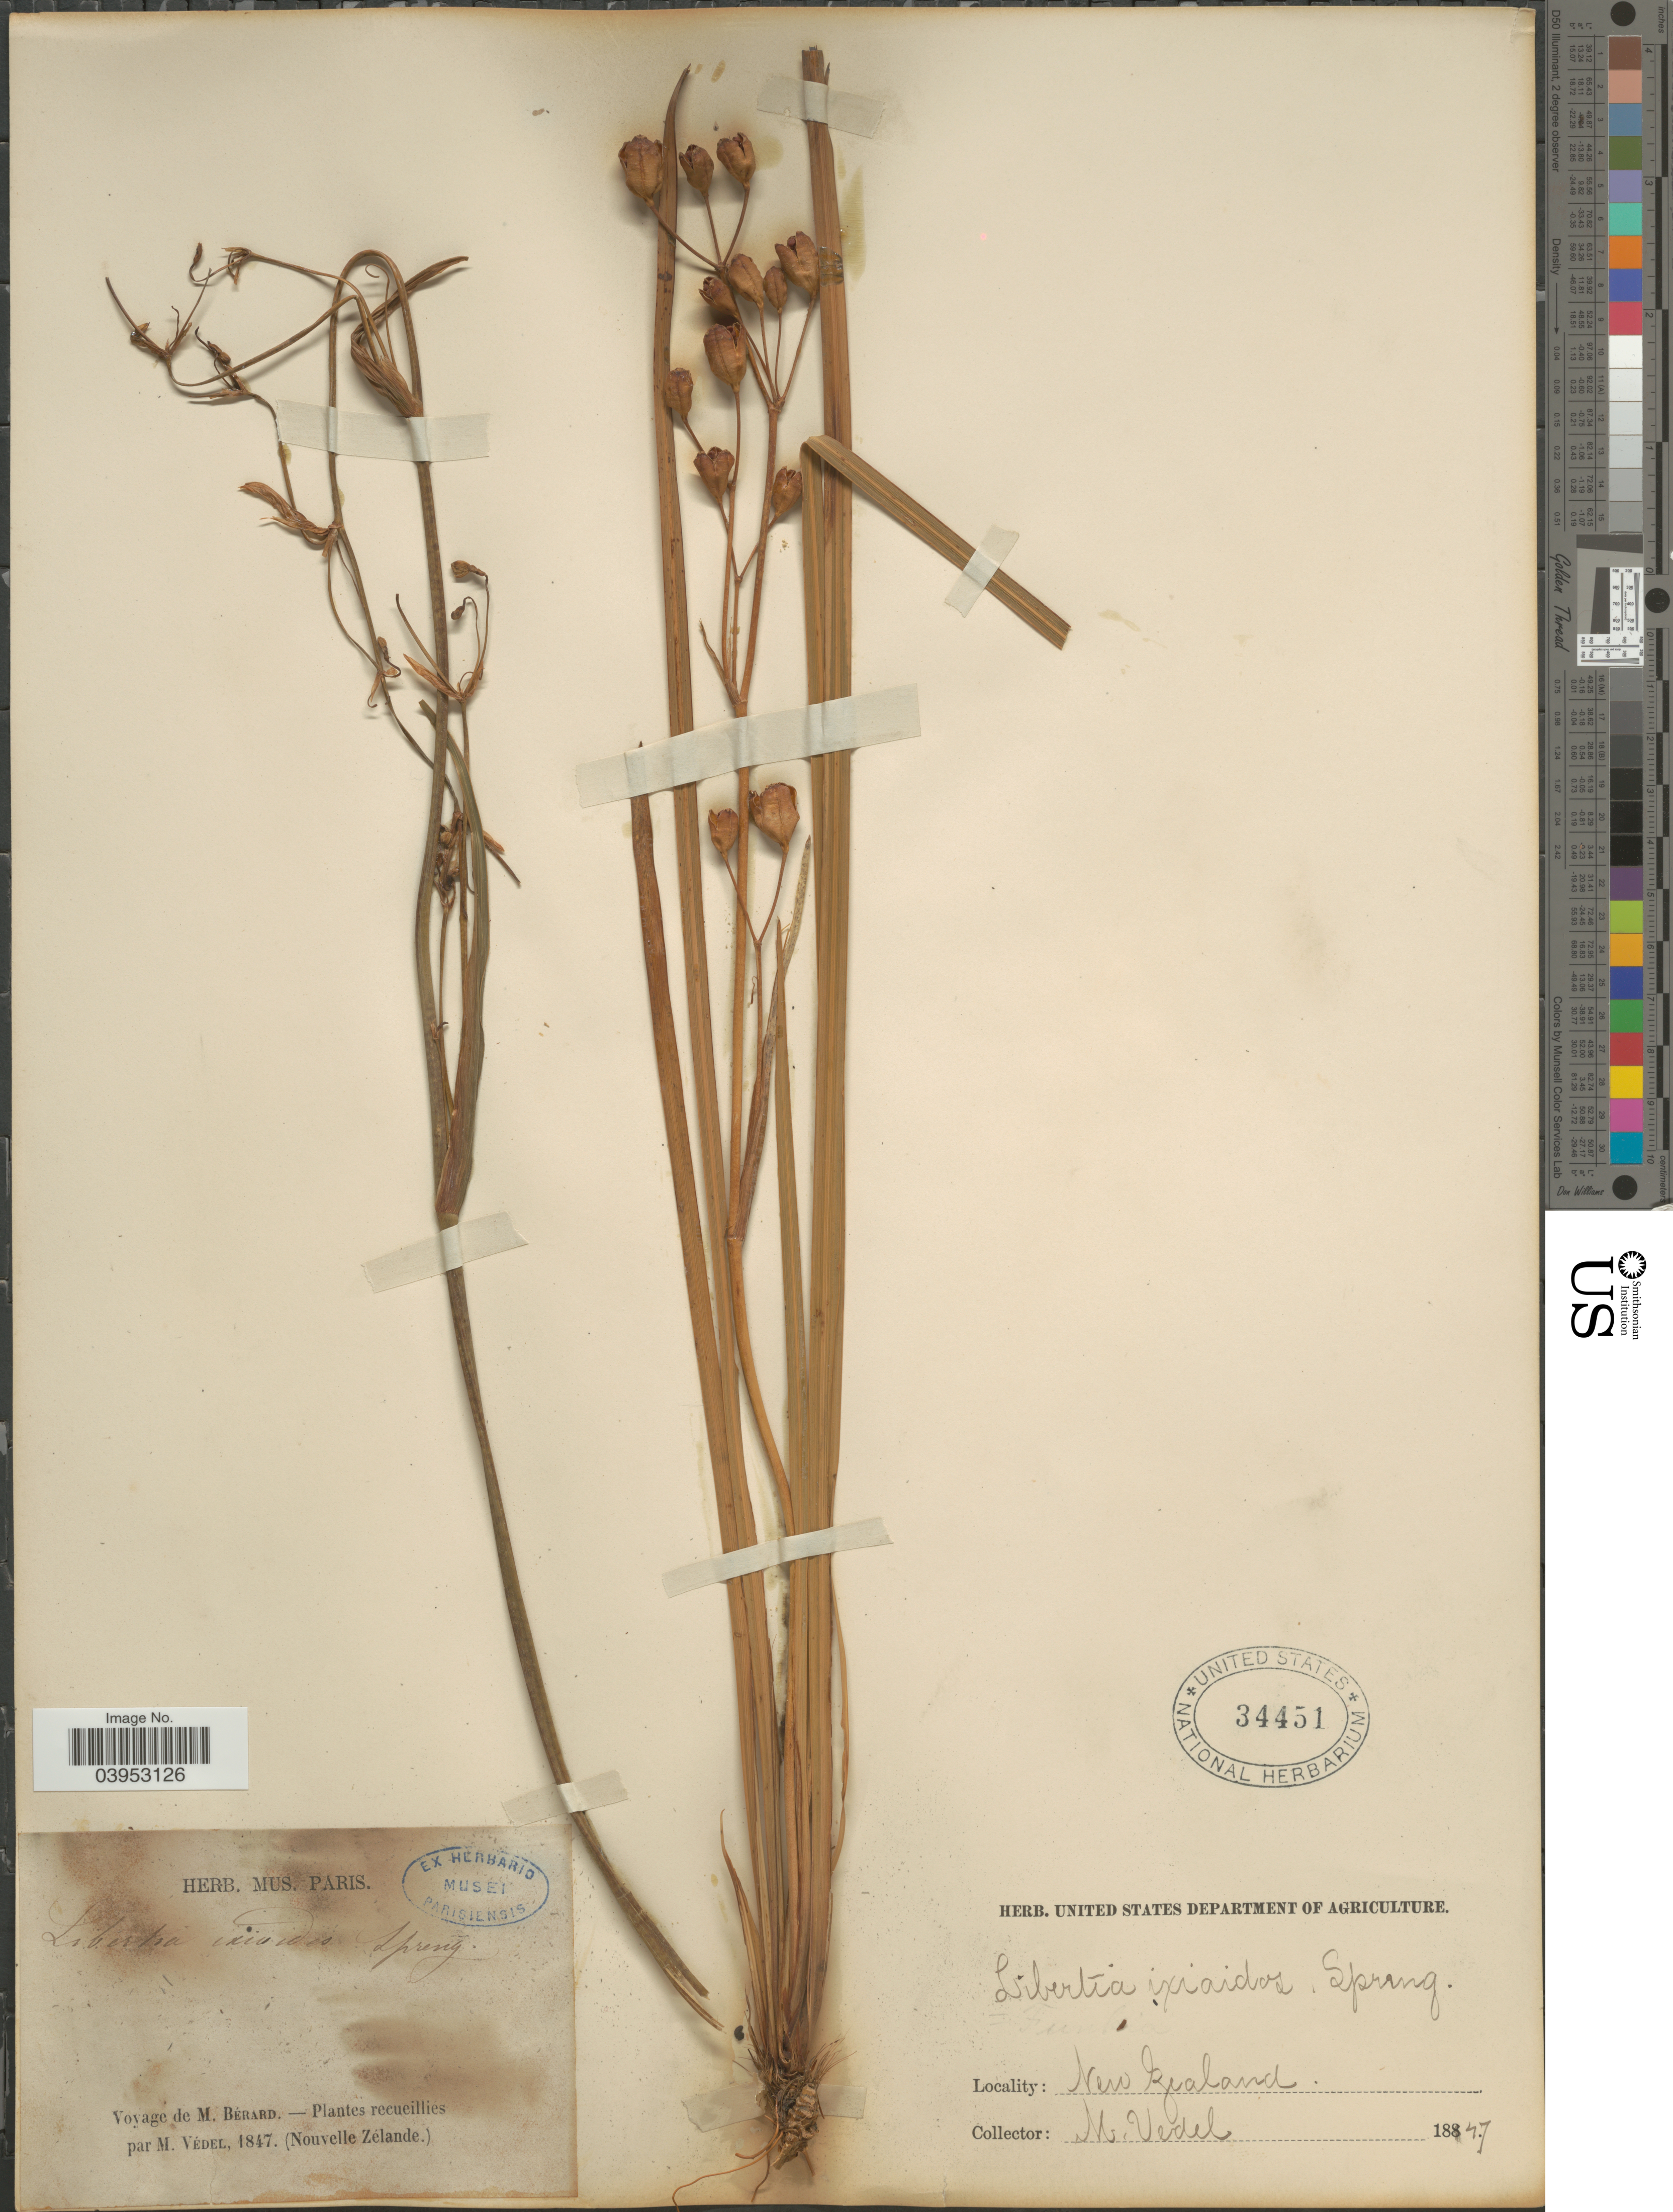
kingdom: Plantae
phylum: Tracheophyta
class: Liliopsida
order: Asparagales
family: Iridaceae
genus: Libertia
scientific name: Libertia ixioides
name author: (G. Forst.) Spreng.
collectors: M. Védel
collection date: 1847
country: New Zealand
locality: Nouvelle Zélande.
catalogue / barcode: US 34451